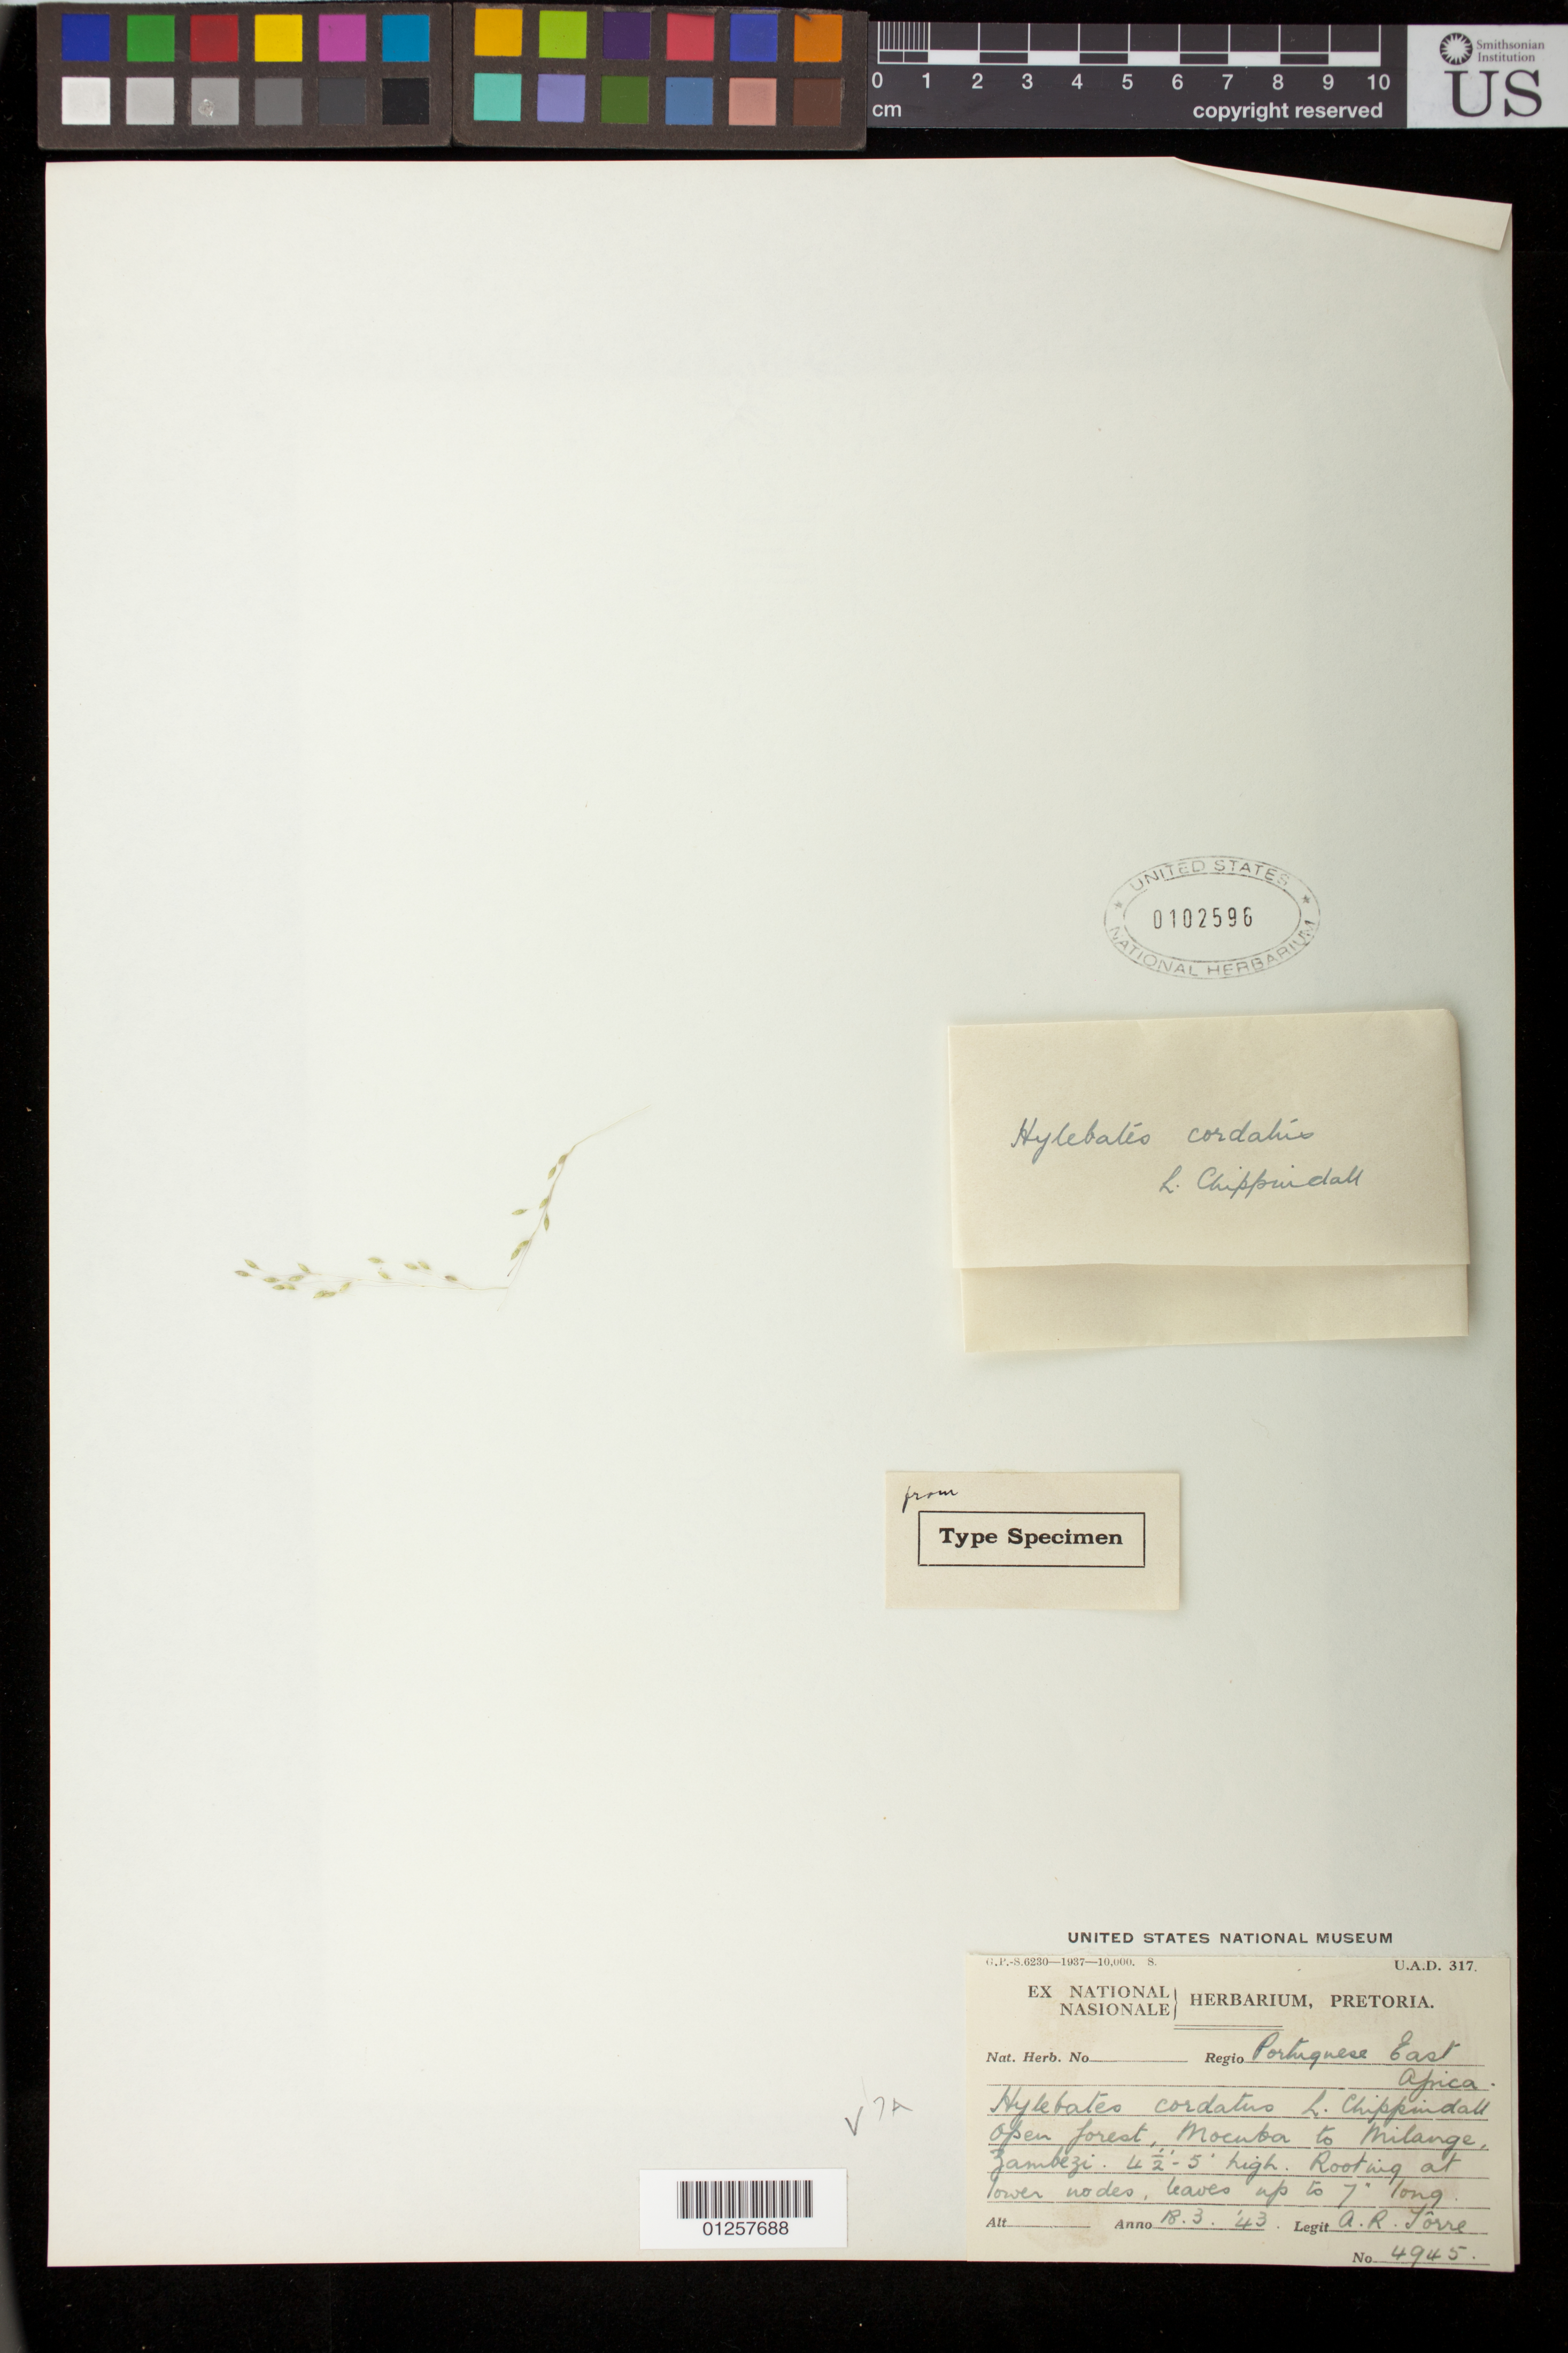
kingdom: Plantae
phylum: Tracheophyta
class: Liliopsida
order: Poales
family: Poaceae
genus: Hylebates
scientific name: Hylebates cordatus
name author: Chippindall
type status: Isotype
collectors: A. R. da Torre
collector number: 4945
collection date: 1943-03-18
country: Mozambique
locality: Mocuba to Milange, Zambezi.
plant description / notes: Fragmentary material of type specimen ex herb. Pretoria.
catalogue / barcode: US 102596